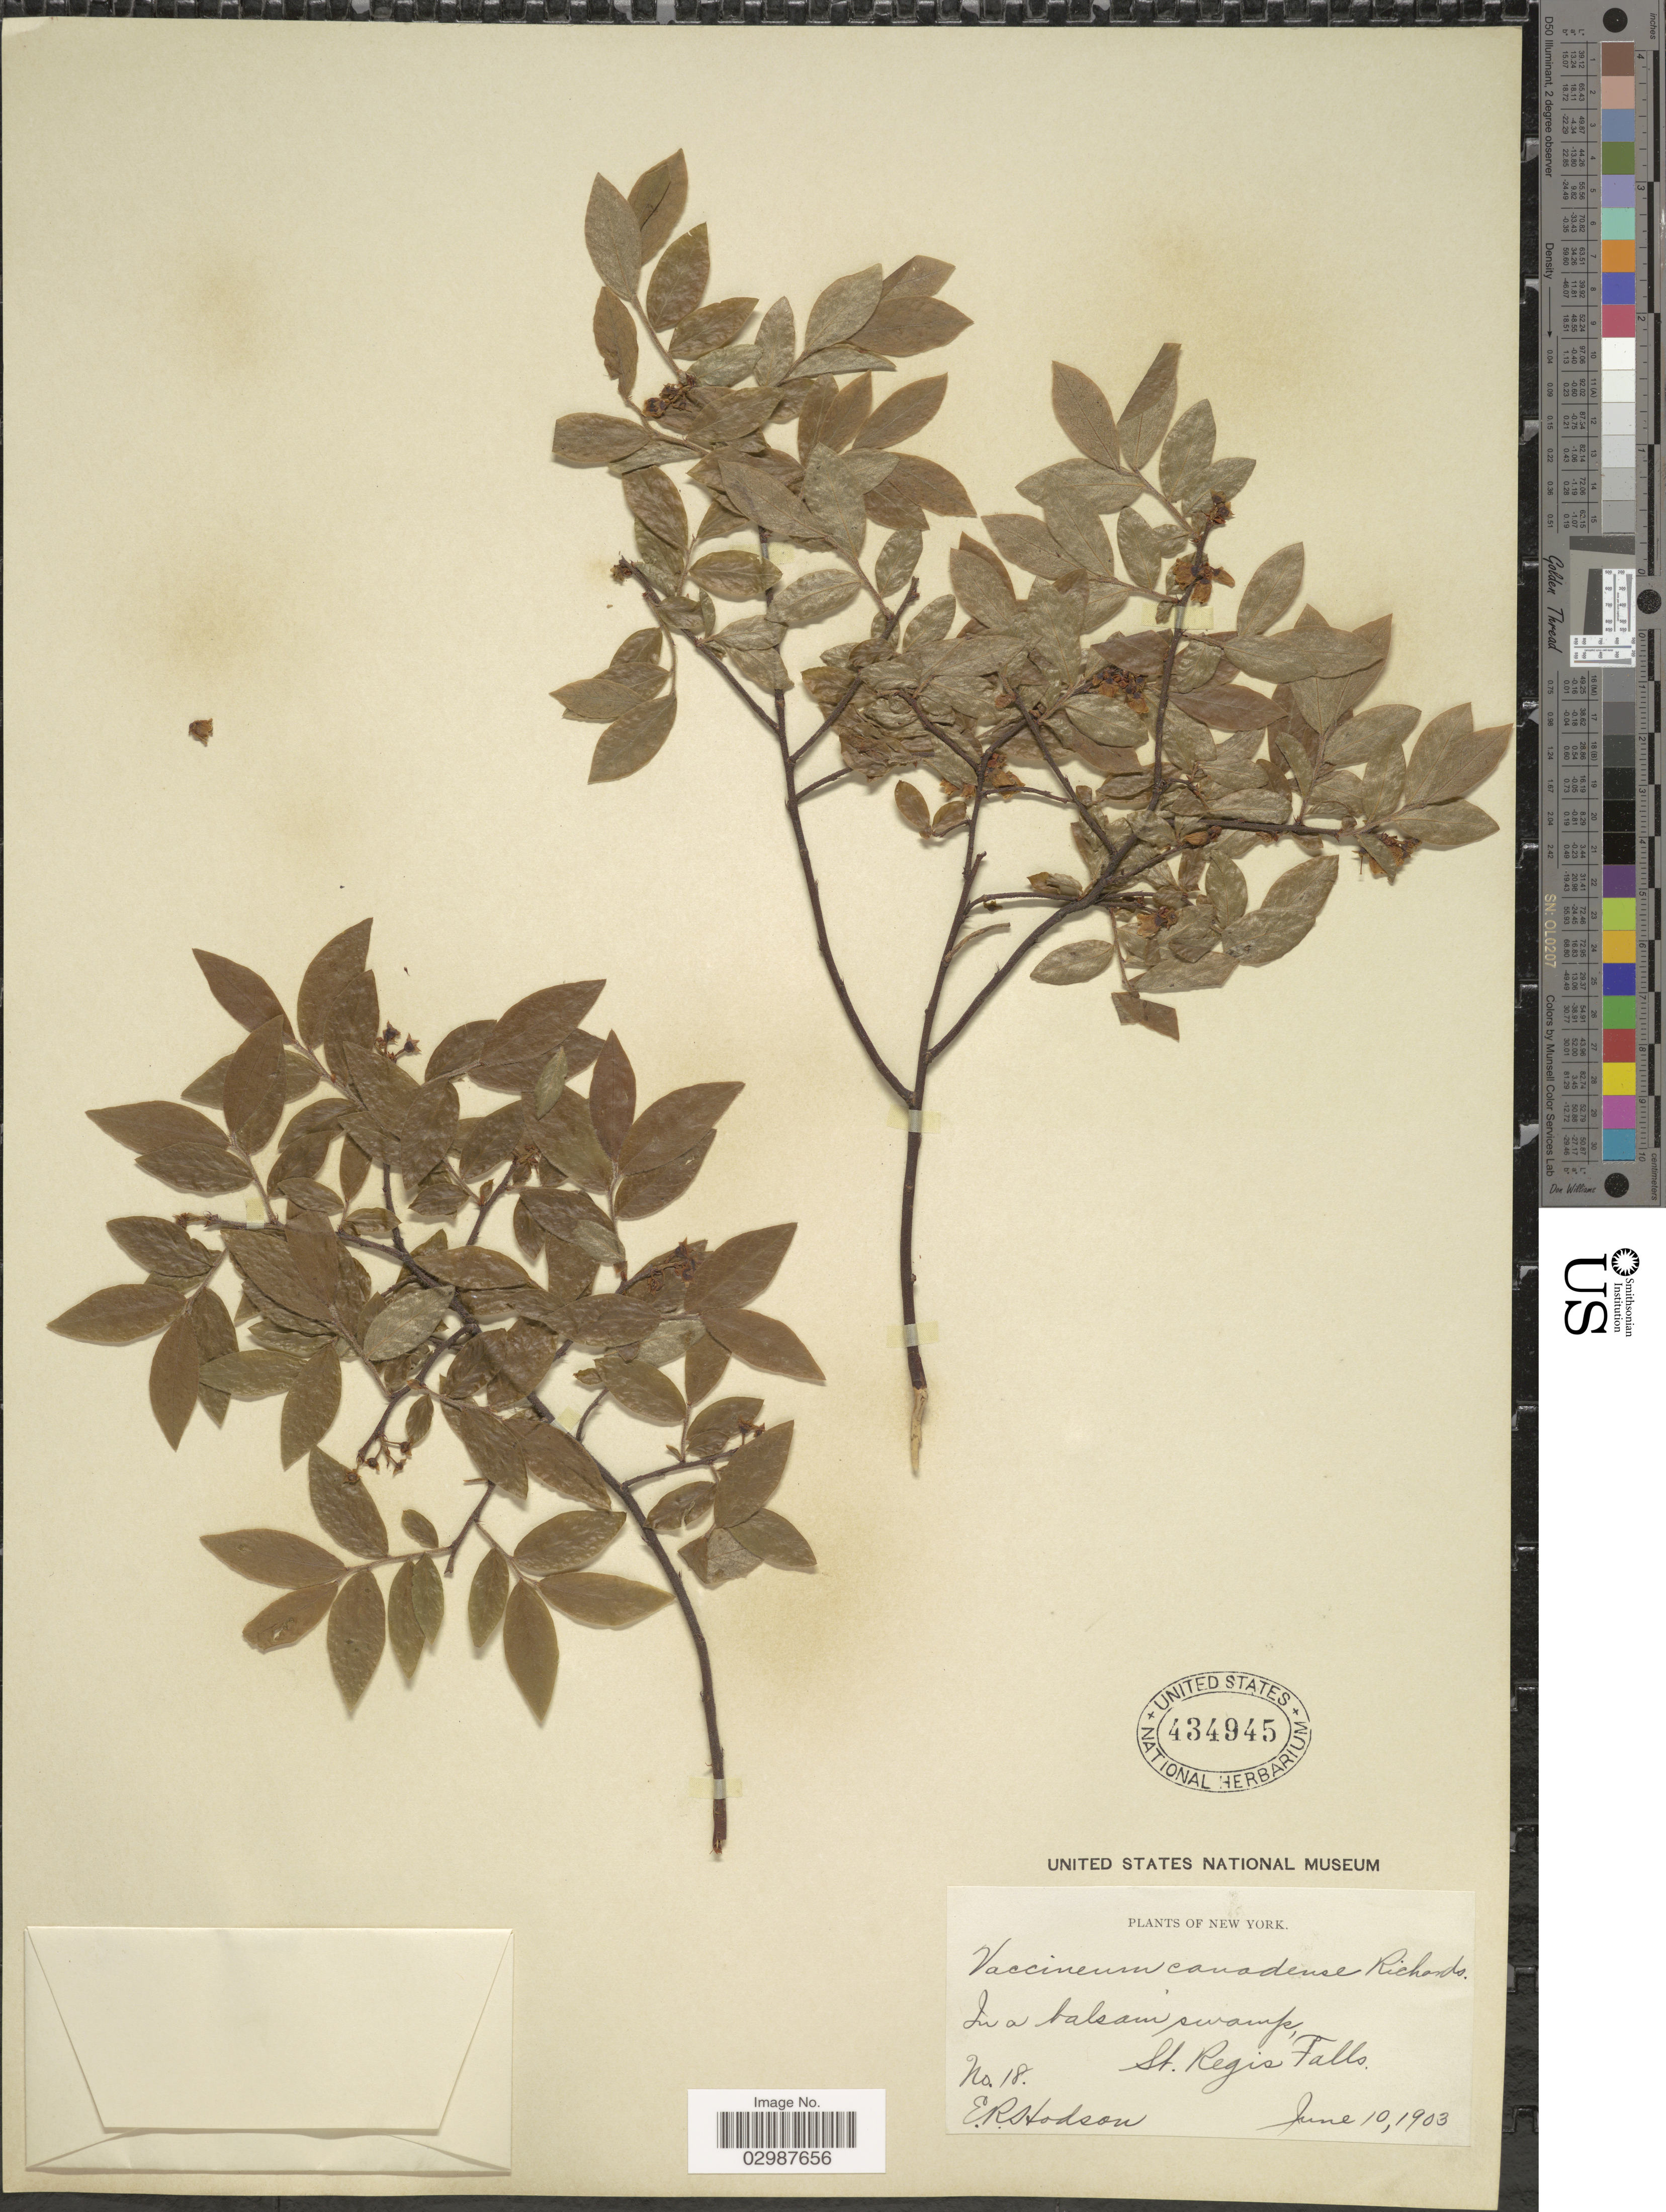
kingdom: Plantae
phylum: Tracheophyta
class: Magnoliopsida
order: Ericales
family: Ericaceae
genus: Vaccinium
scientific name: Vaccinium canadense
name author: Kalm ex Richardson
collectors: E. Hodson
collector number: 18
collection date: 1903-06-10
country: United States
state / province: New York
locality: St. Regis Falls.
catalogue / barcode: US 434945